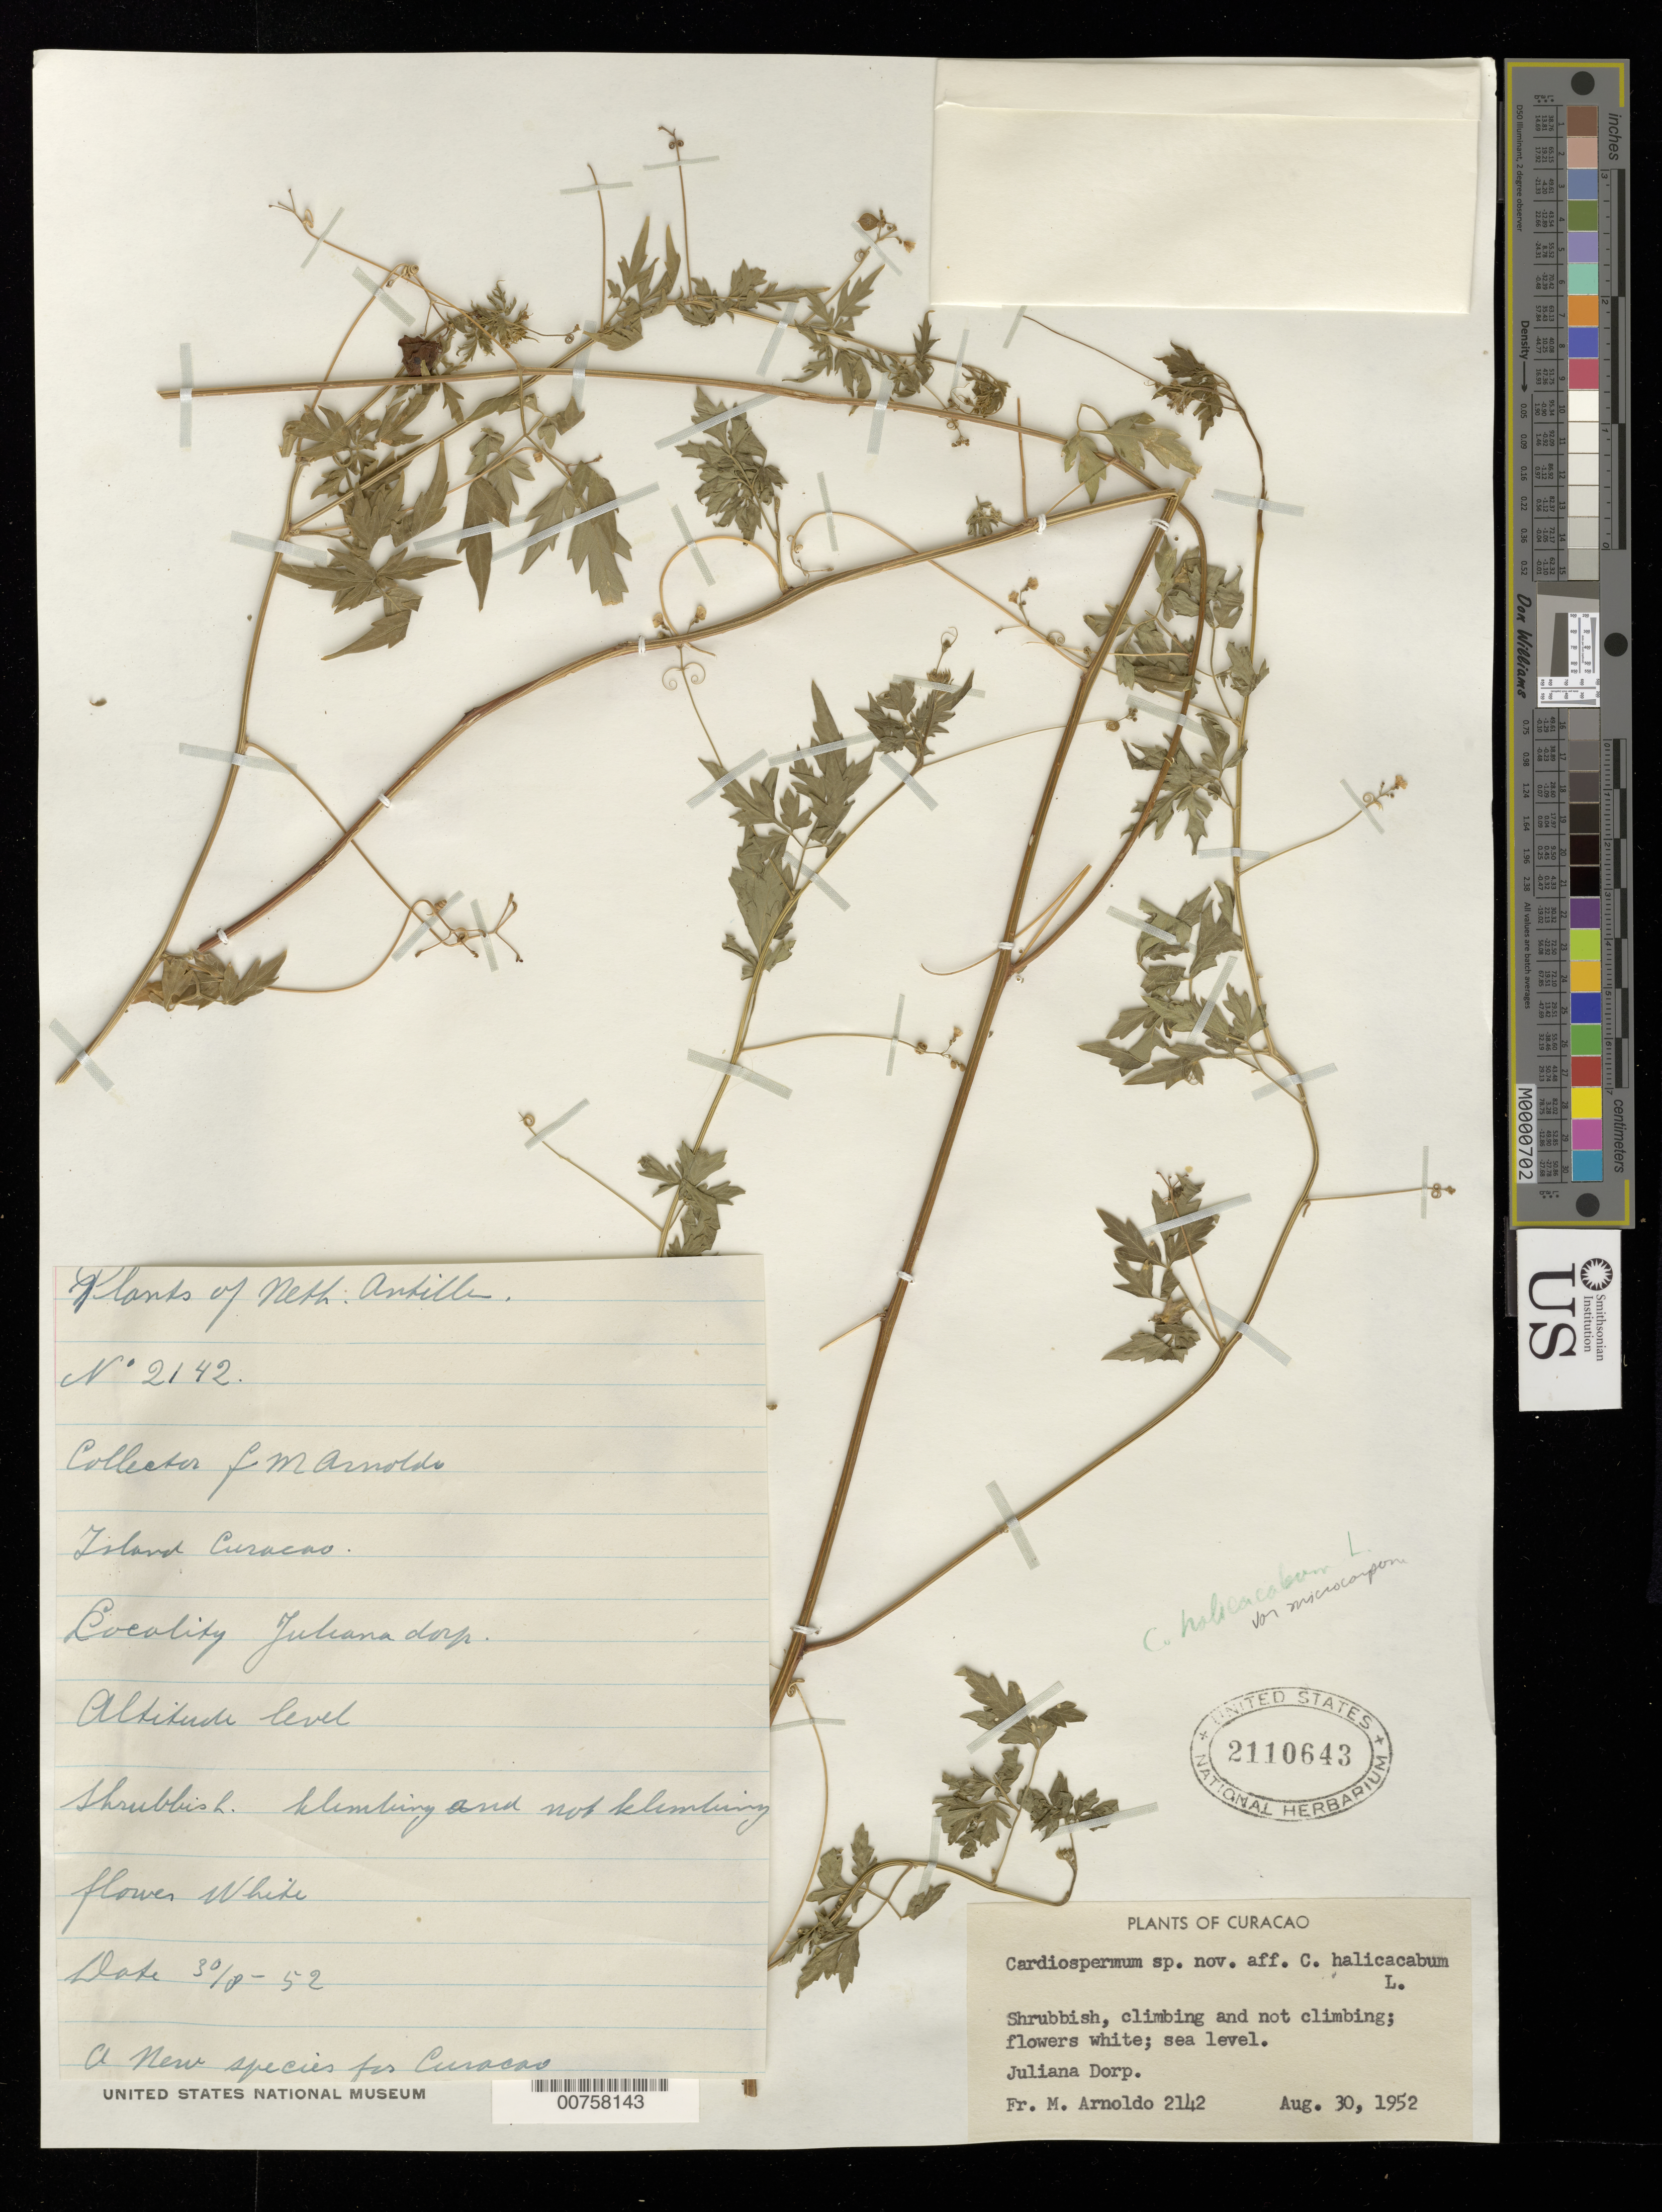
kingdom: Plantae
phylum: Tracheophyta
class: Magnoliopsida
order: Sapindales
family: Sapindaceae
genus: Cardiospermum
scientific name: Cardiospermum halicacabum var. microcarpum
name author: (Kunth) Blume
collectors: N. Arnoldo-Broeders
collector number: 2142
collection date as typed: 30 Aug 1952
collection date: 1952-08-30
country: Curaçao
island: Curaçao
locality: Juliana Dorp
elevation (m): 0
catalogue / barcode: US 2110643